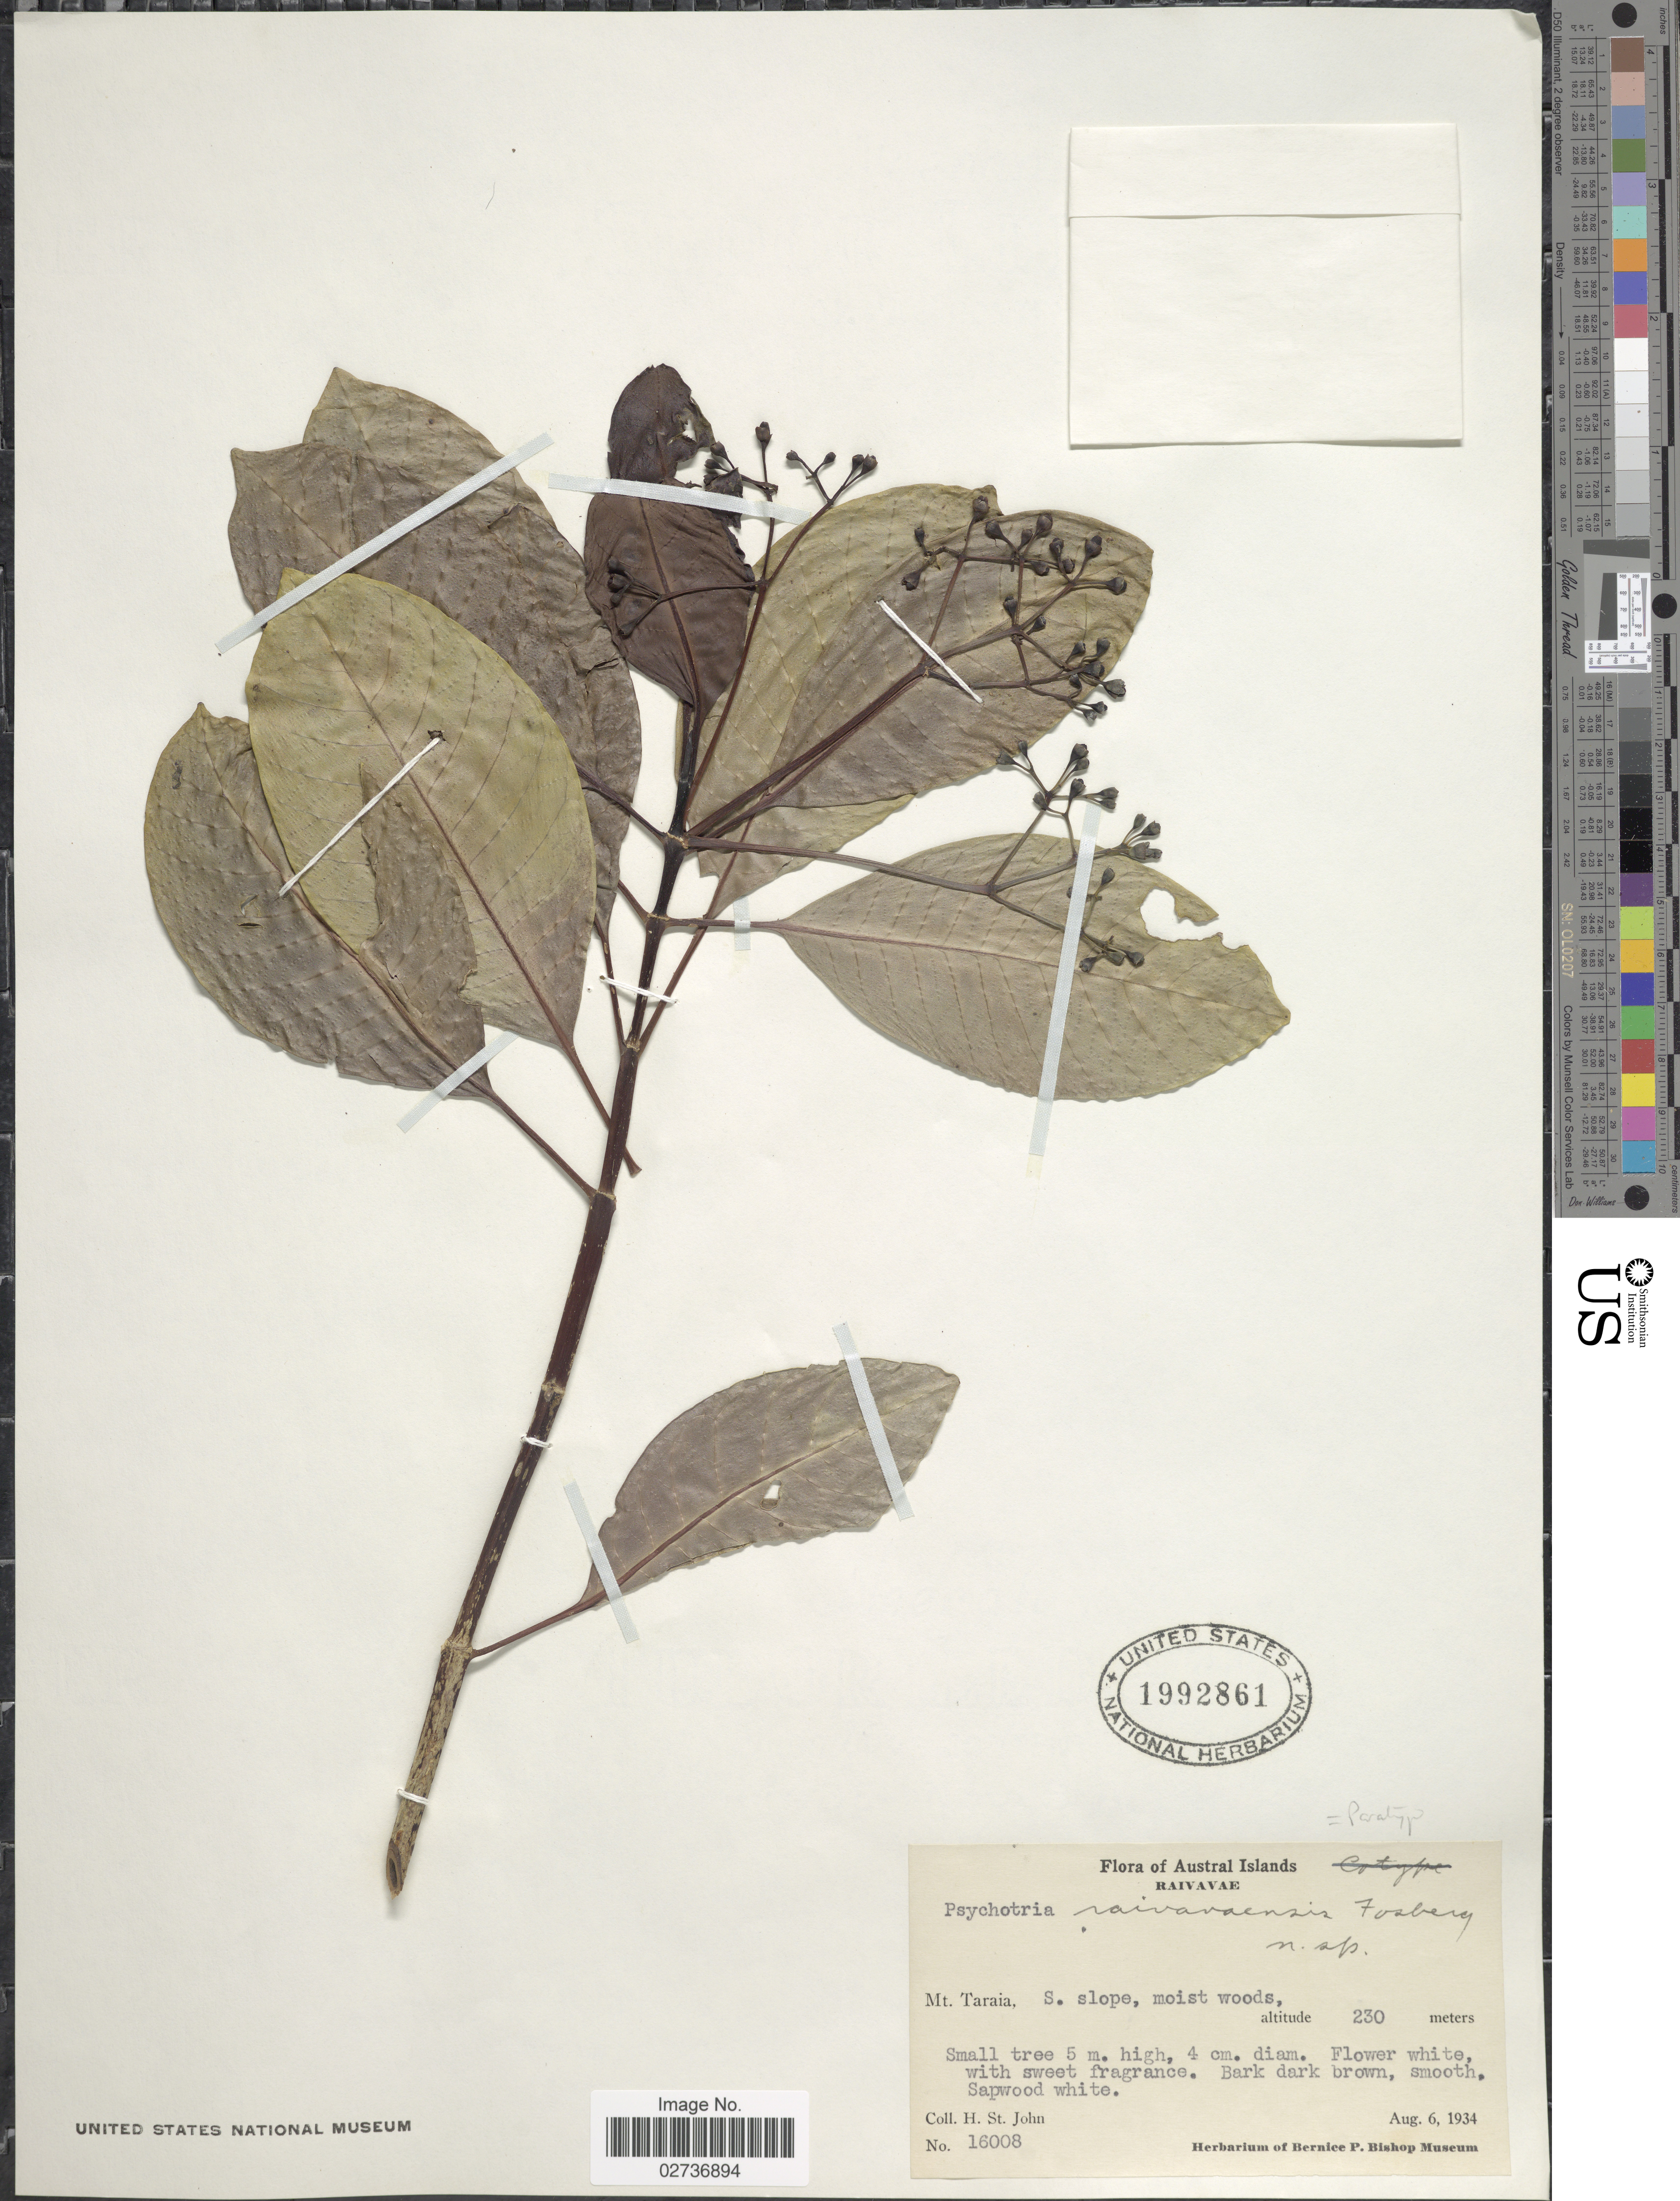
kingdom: Plantae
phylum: Tracheophyta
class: Magnoliopsida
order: Gentianales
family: Rubiaceae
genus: Psychotria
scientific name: Psychotria raivavaensis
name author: Fosberg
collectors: H. St. John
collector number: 16008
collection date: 1934-08-06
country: French Polynesia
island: Raivavae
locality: Austral Islands. Raivavae. Mt. Taraia, S. slope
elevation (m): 230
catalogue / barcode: US 1992861